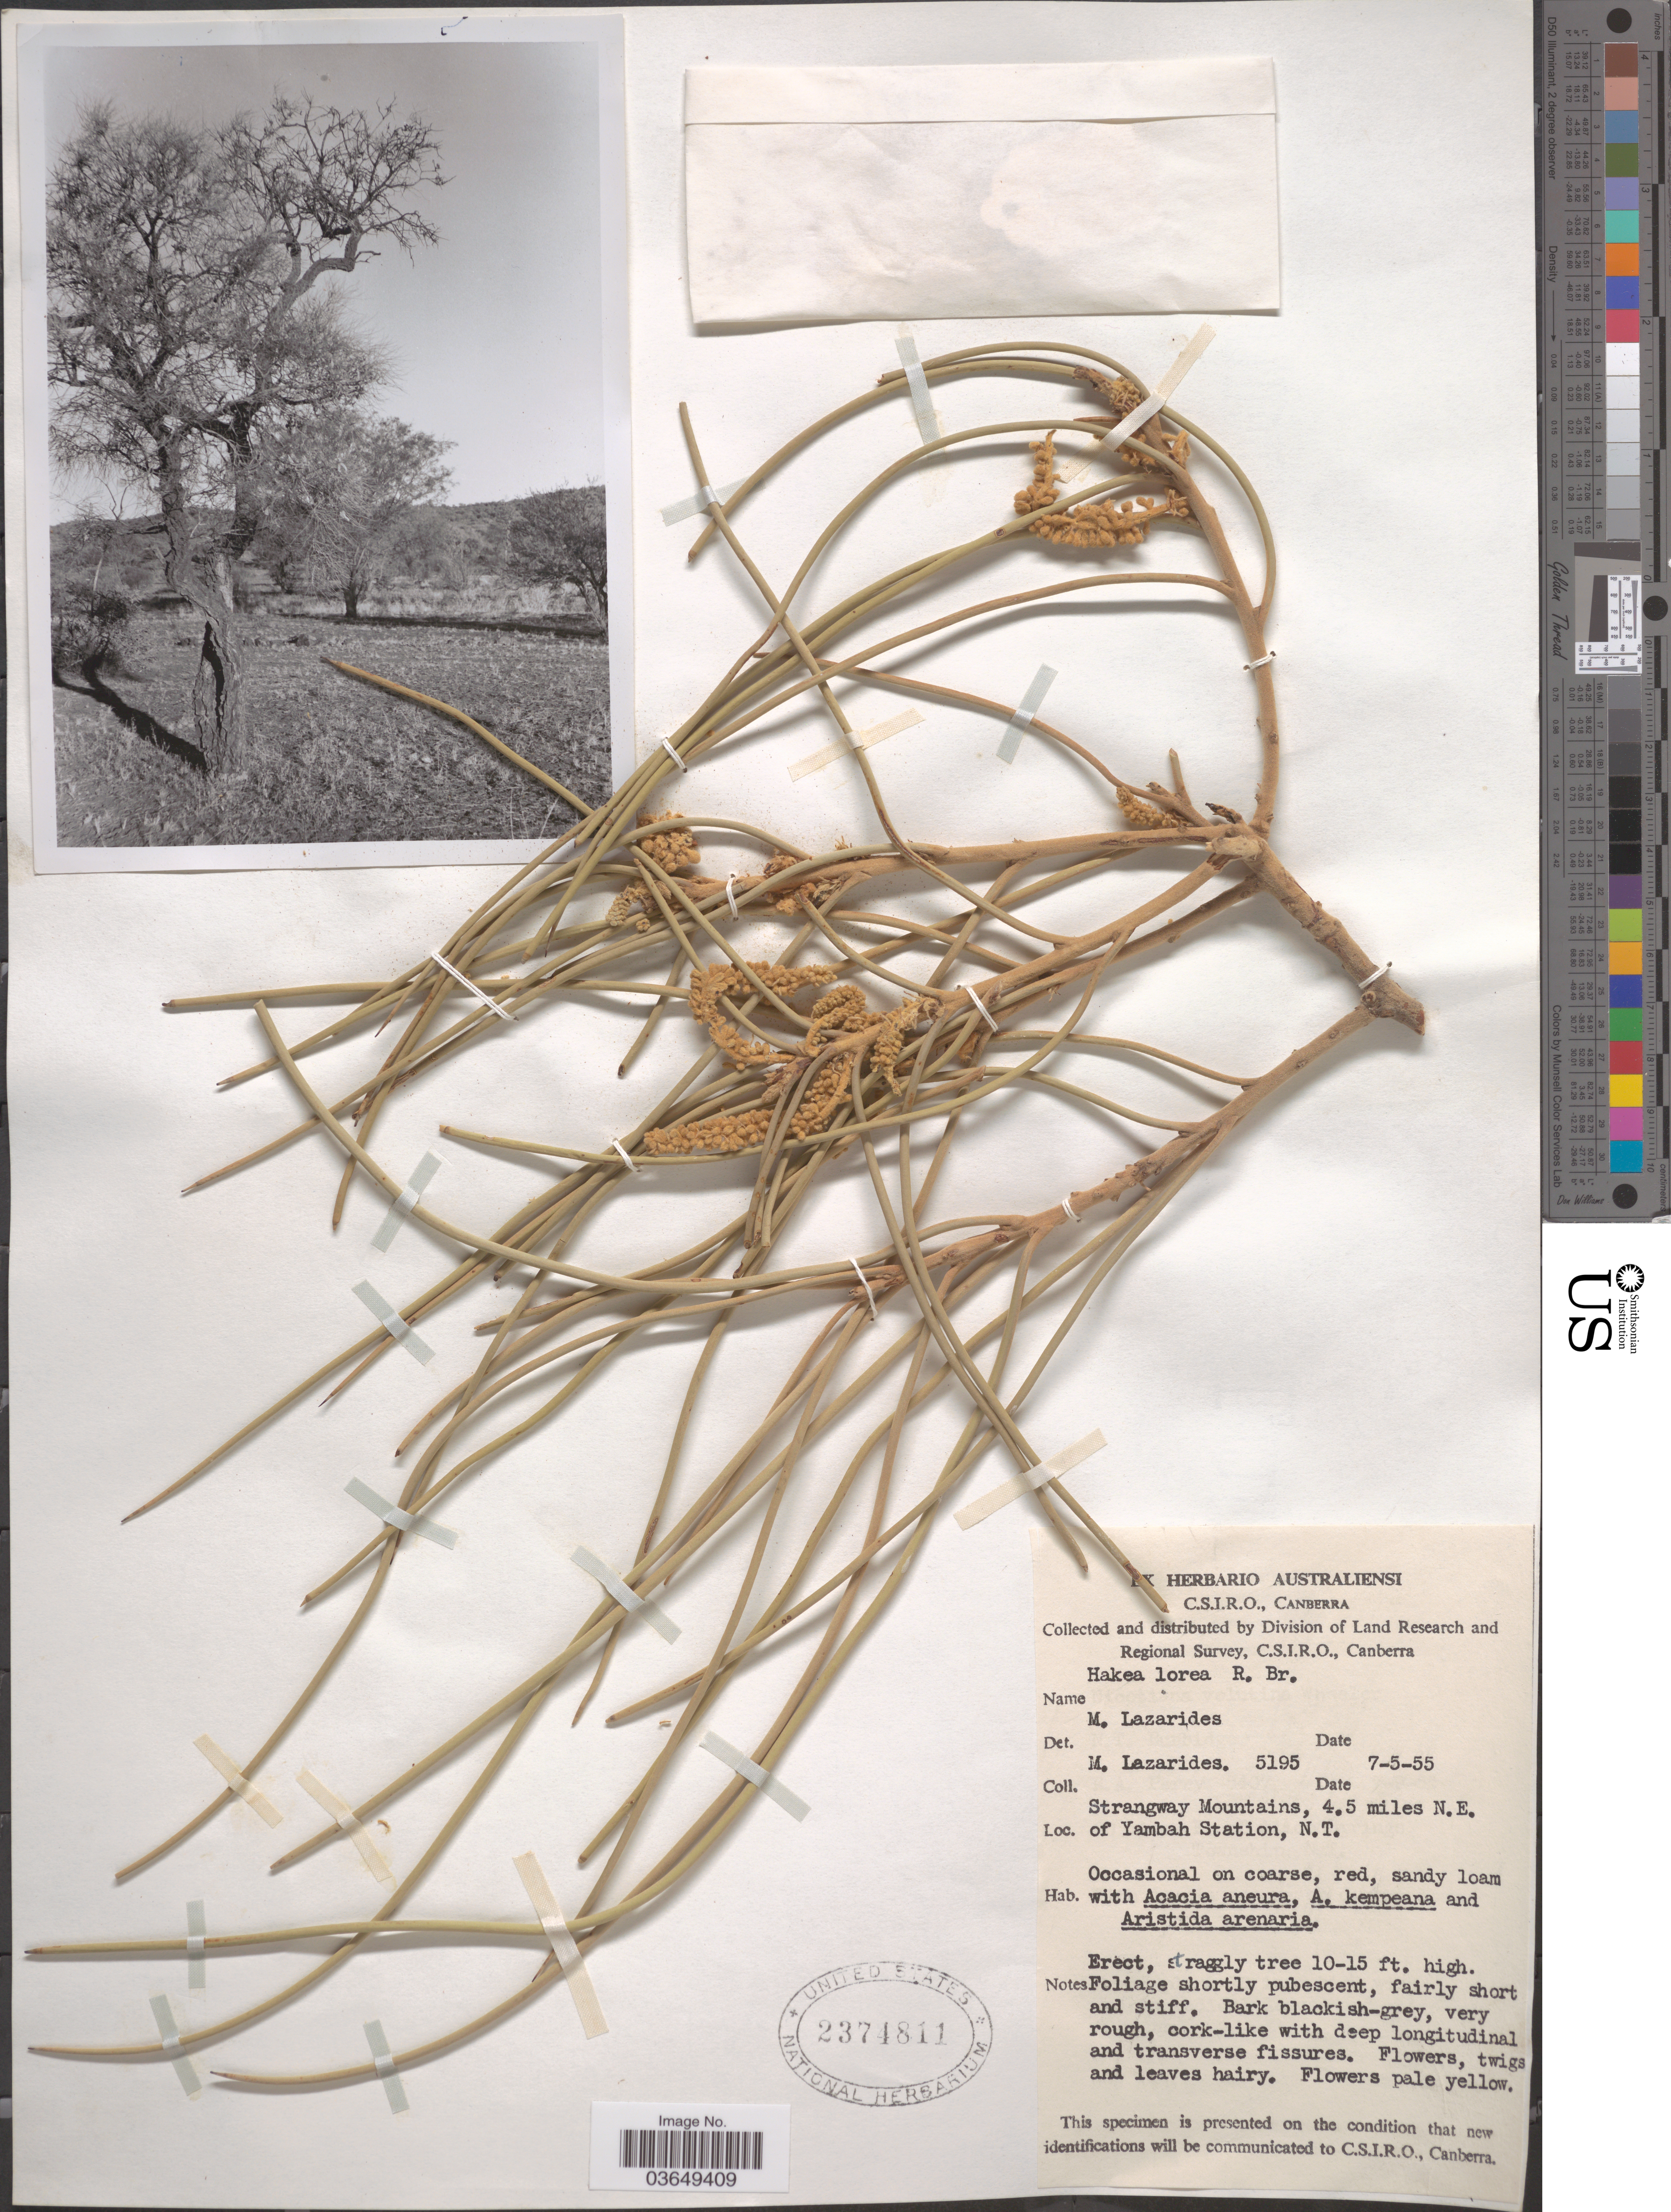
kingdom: Plantae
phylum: Tracheophyta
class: Magnoliopsida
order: Proteales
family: Proteaceae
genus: Hakea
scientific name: Hakea lorea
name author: R. Br.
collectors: M. Lazarides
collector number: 5195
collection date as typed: Transcribed d/m/y: 7/5/55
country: Australia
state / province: Northern Territory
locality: Strangway Mountains, 4.5 miles N.E. of Yambah Station, N.T.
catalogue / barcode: US 2374811